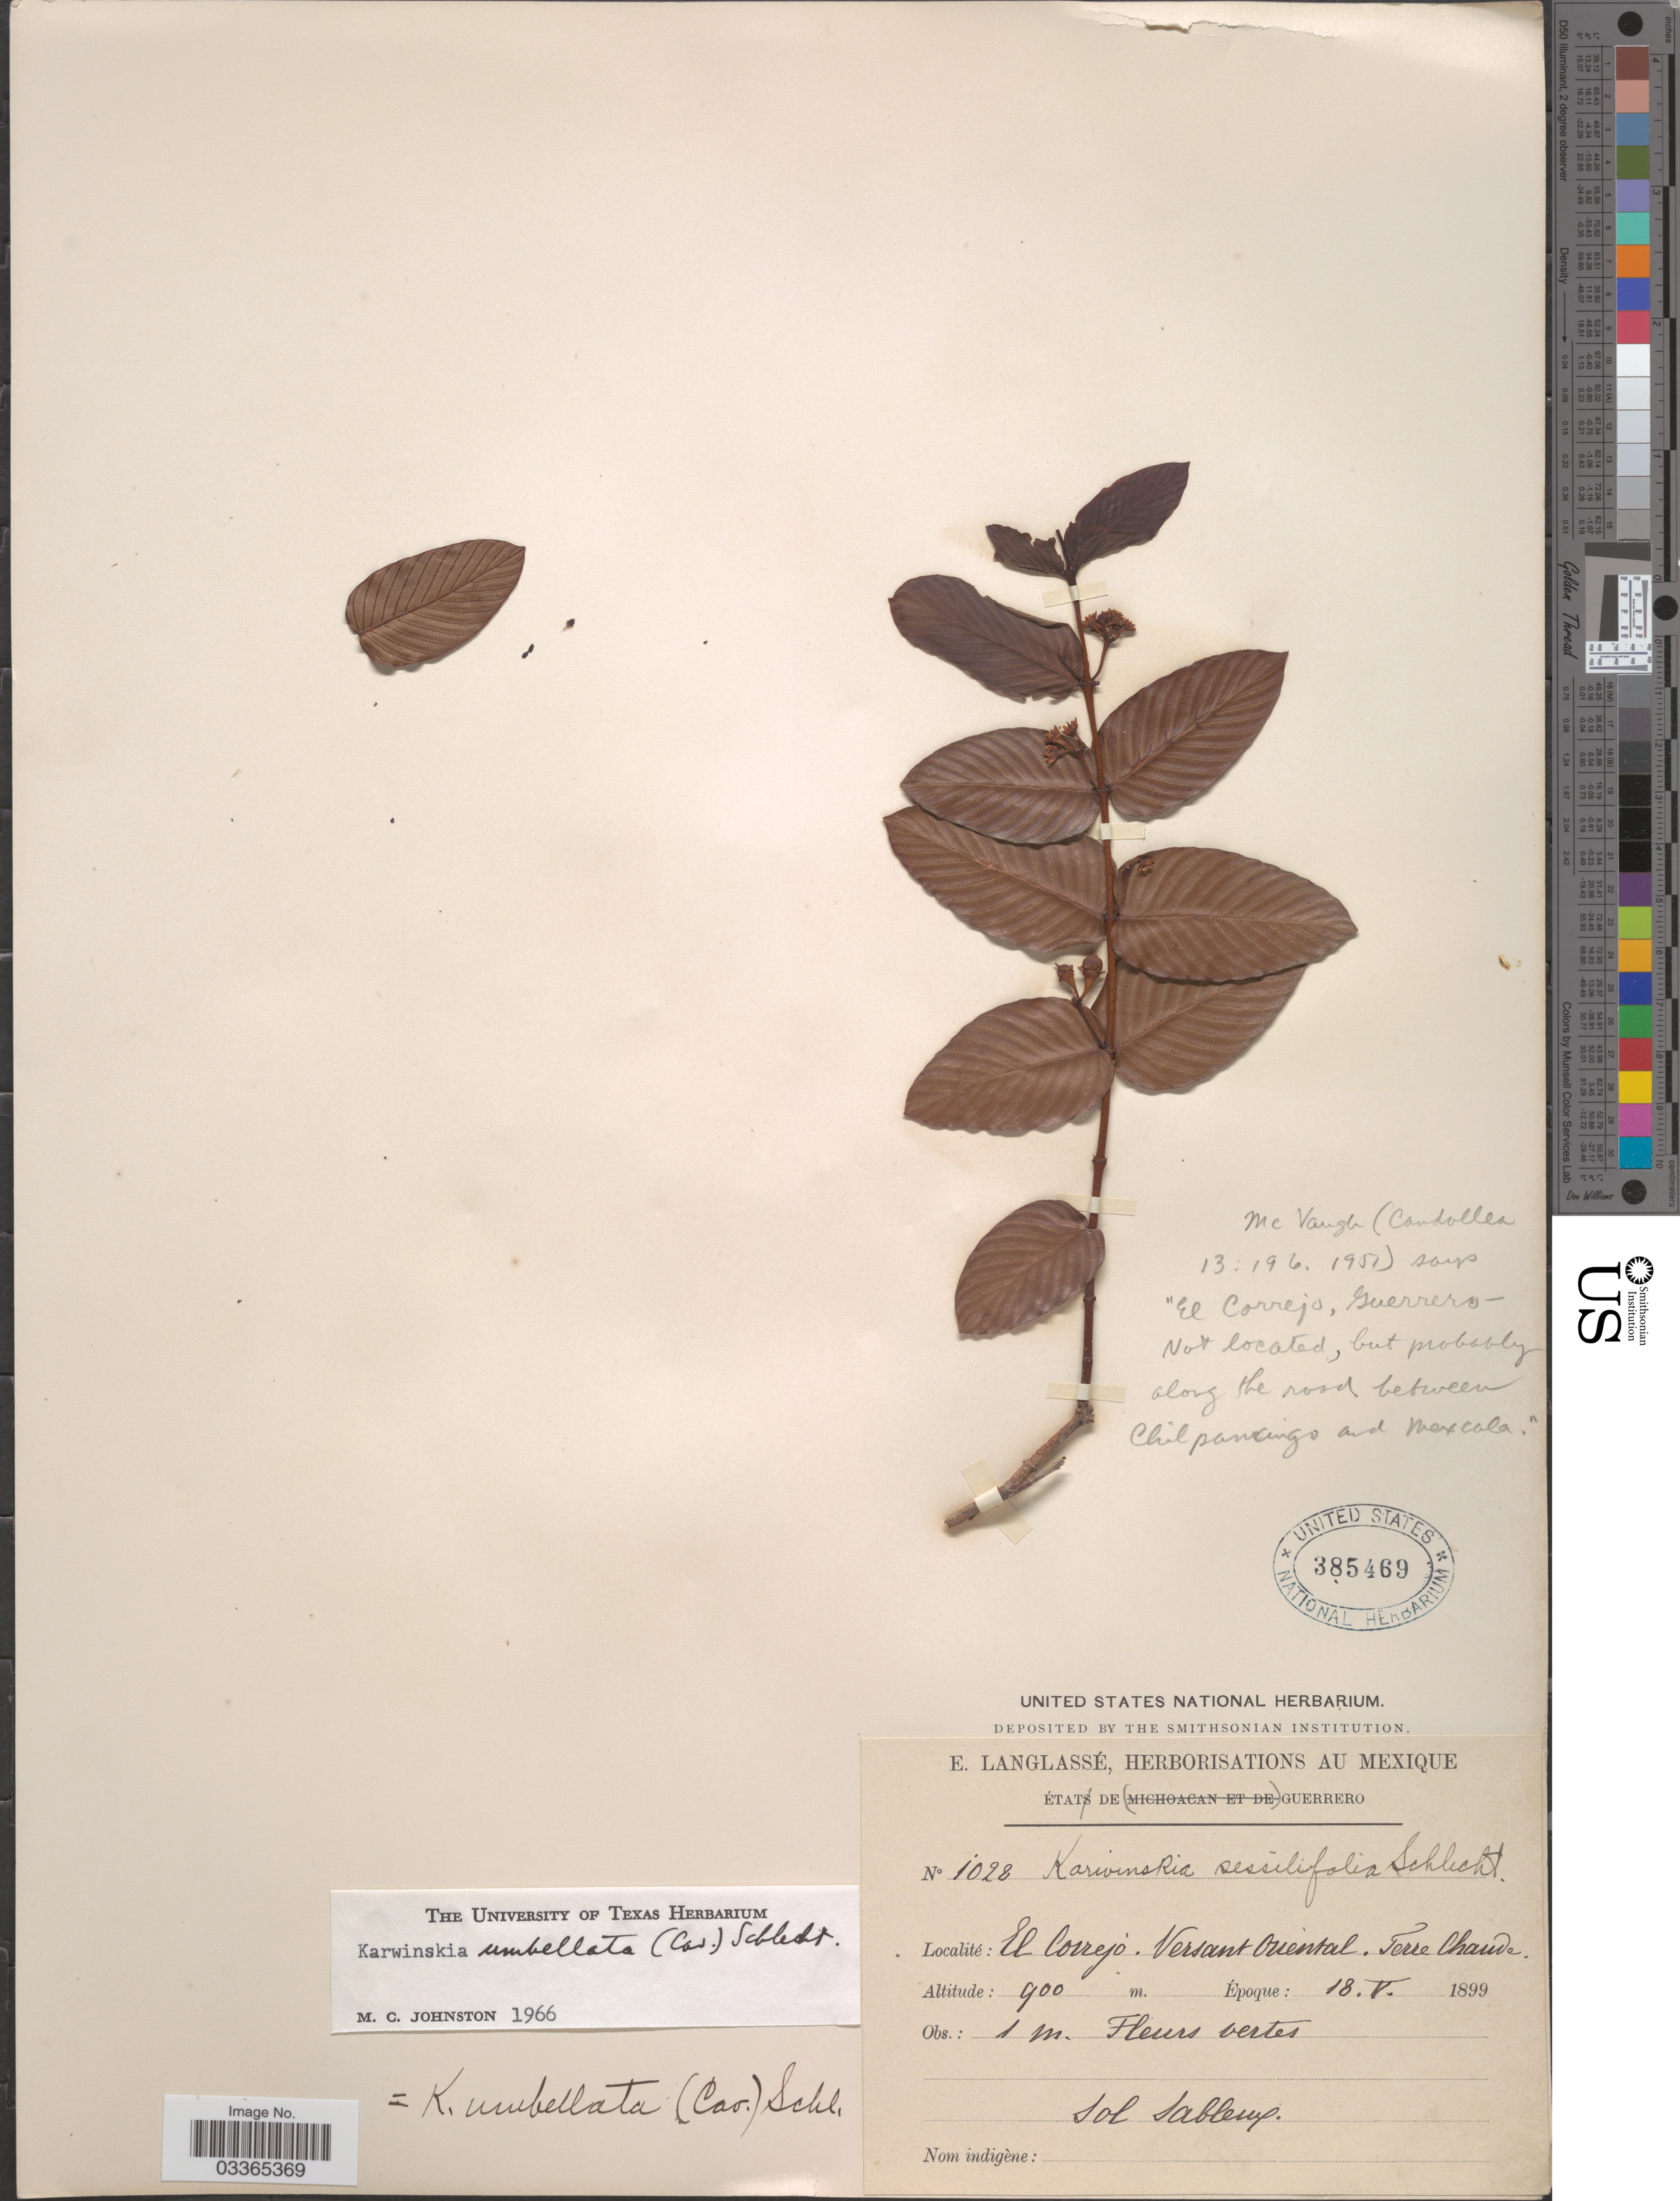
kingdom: Plantae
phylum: Tracheophyta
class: Magnoliopsida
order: Rosales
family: Rhamnaceae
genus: Karwinskia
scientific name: Karwinskia umbellata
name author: (Cav.) Schltdl.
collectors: E. Langlassé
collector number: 1028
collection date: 1899-05-18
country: Mexico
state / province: Guerrero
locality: El Correjo. Versant Oriental. Terre Chaude.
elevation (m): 900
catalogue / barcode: US 385469